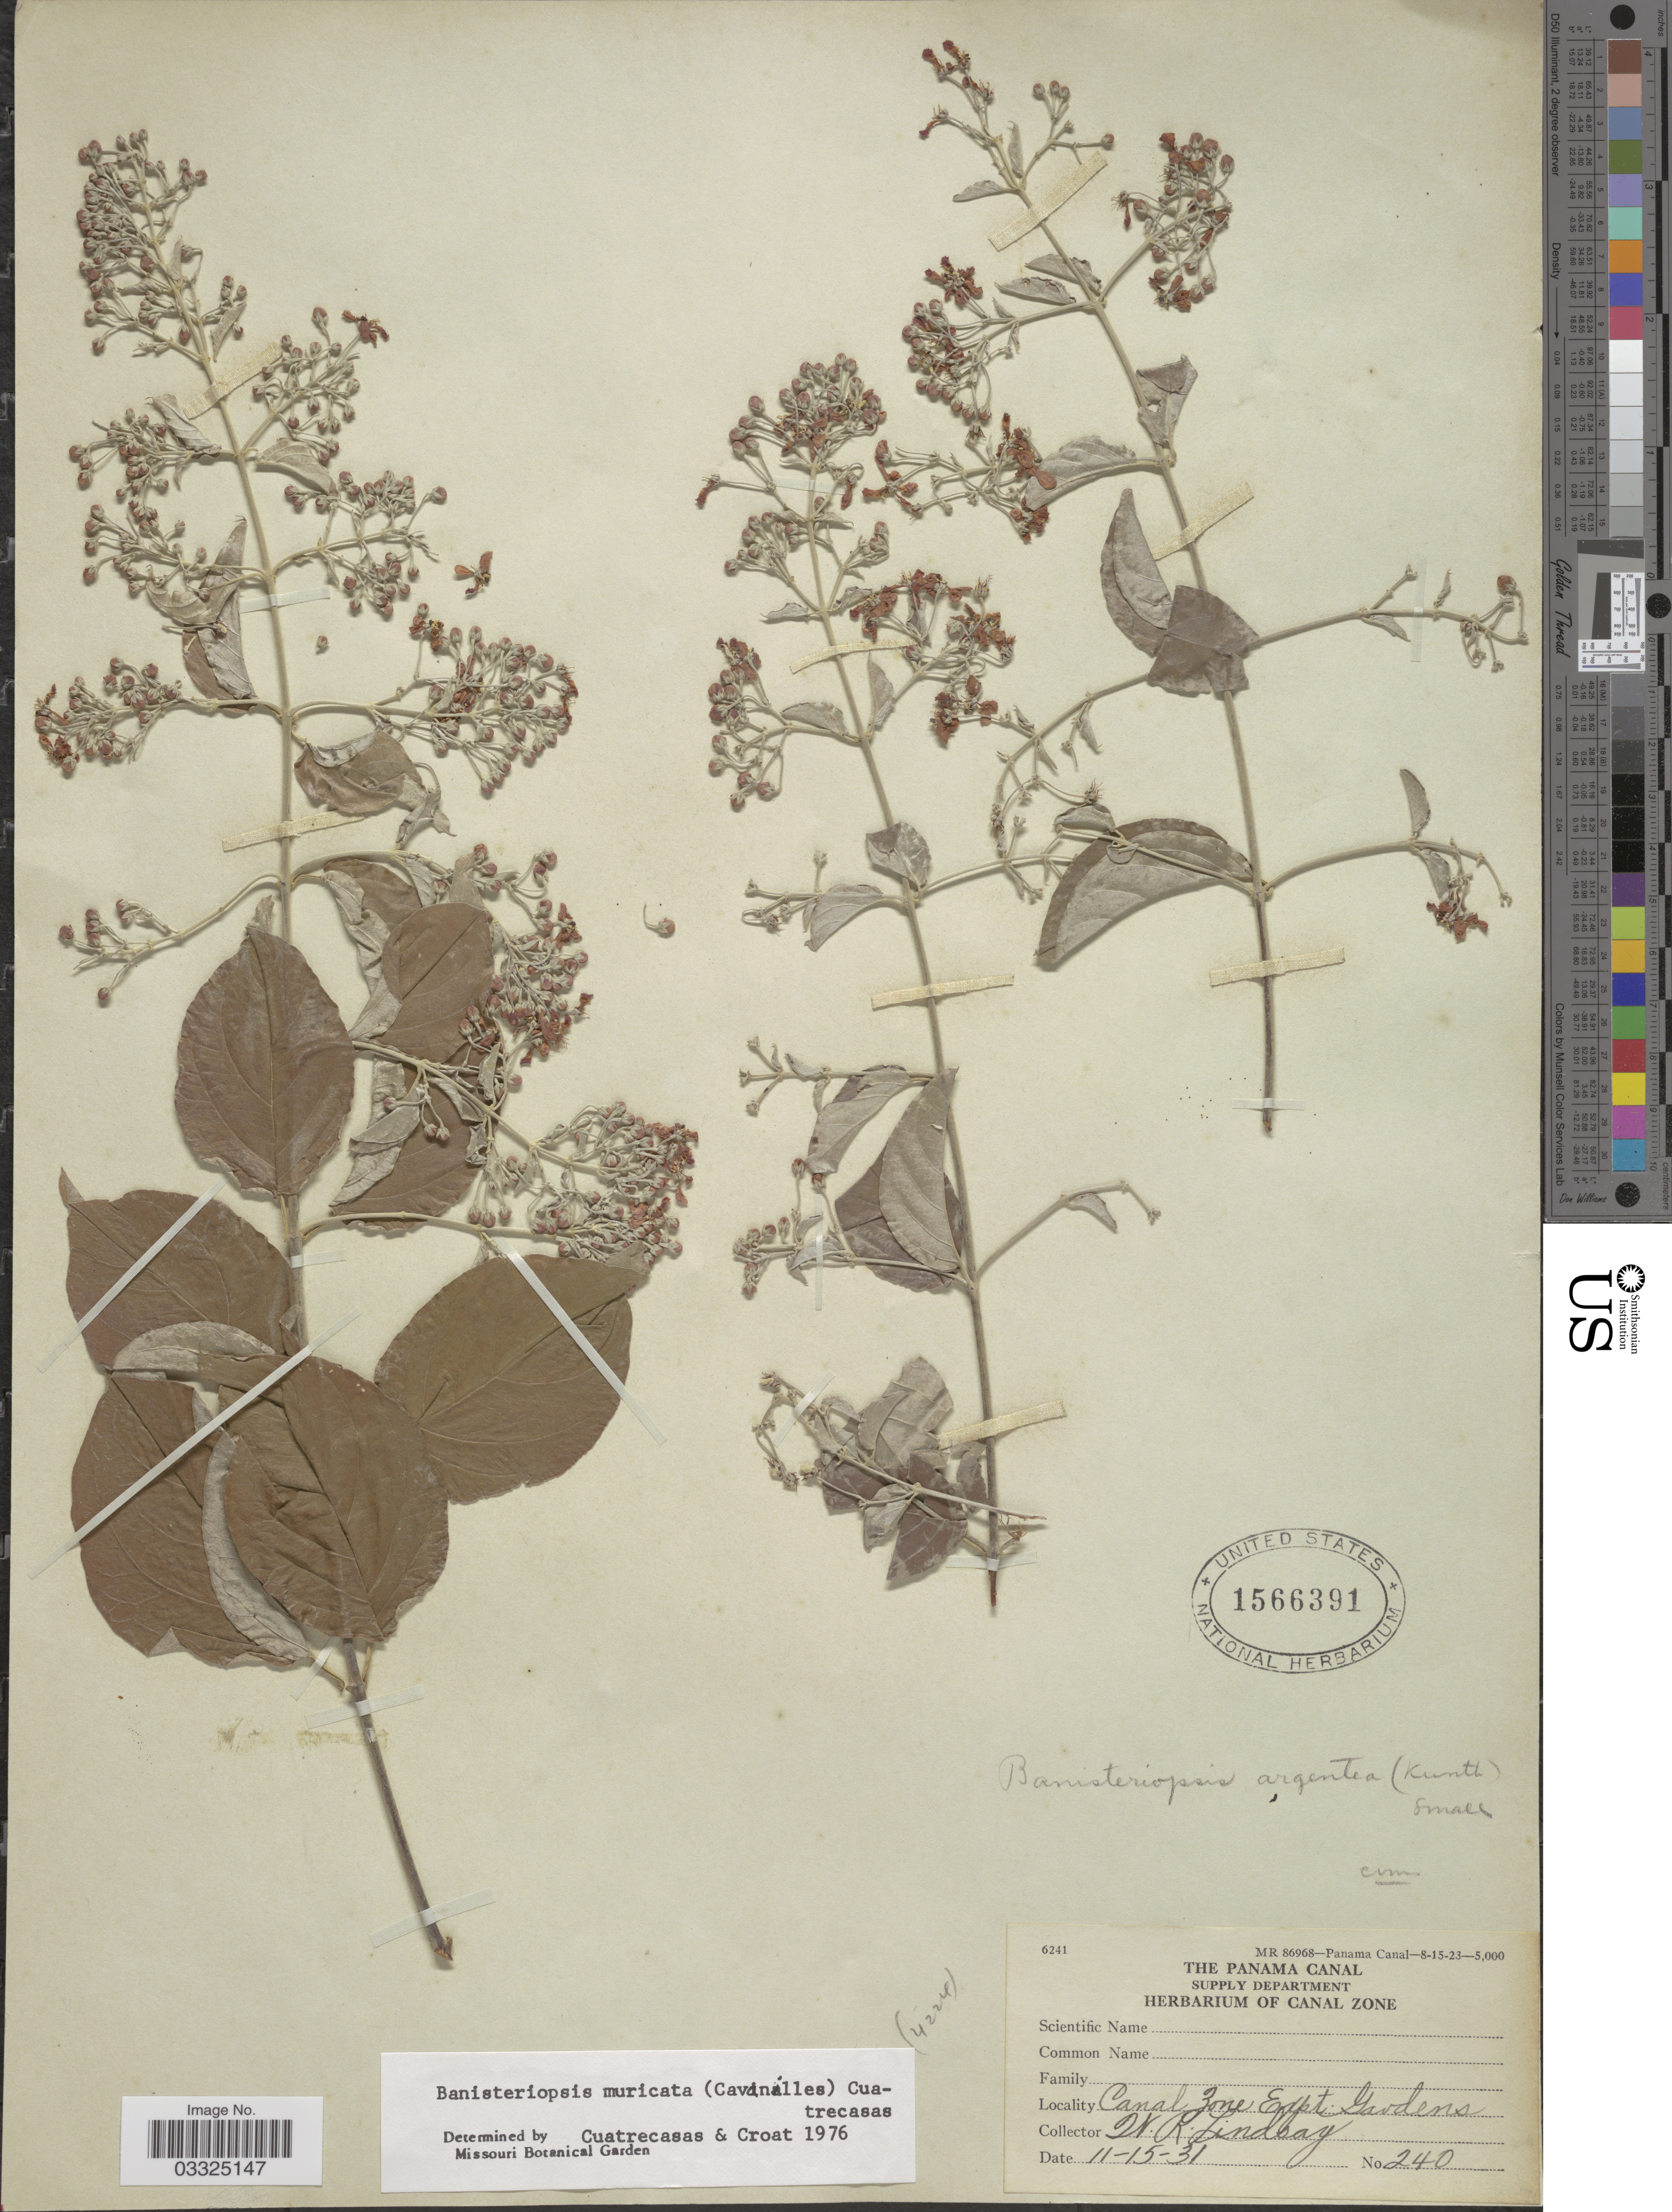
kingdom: Plantae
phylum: Tracheophyta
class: Magnoliopsida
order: Malpighiales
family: Malpighiaceae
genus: Banisteriopsis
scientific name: Banisteriopsis muricata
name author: (Cav.) Cuatrec.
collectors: W. Lindsay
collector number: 240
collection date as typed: Transcribed d/m/y: 15/11/31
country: Panama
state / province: Colón / Panamá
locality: Canal Zone Expt. Gardens.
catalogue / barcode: US 1566391